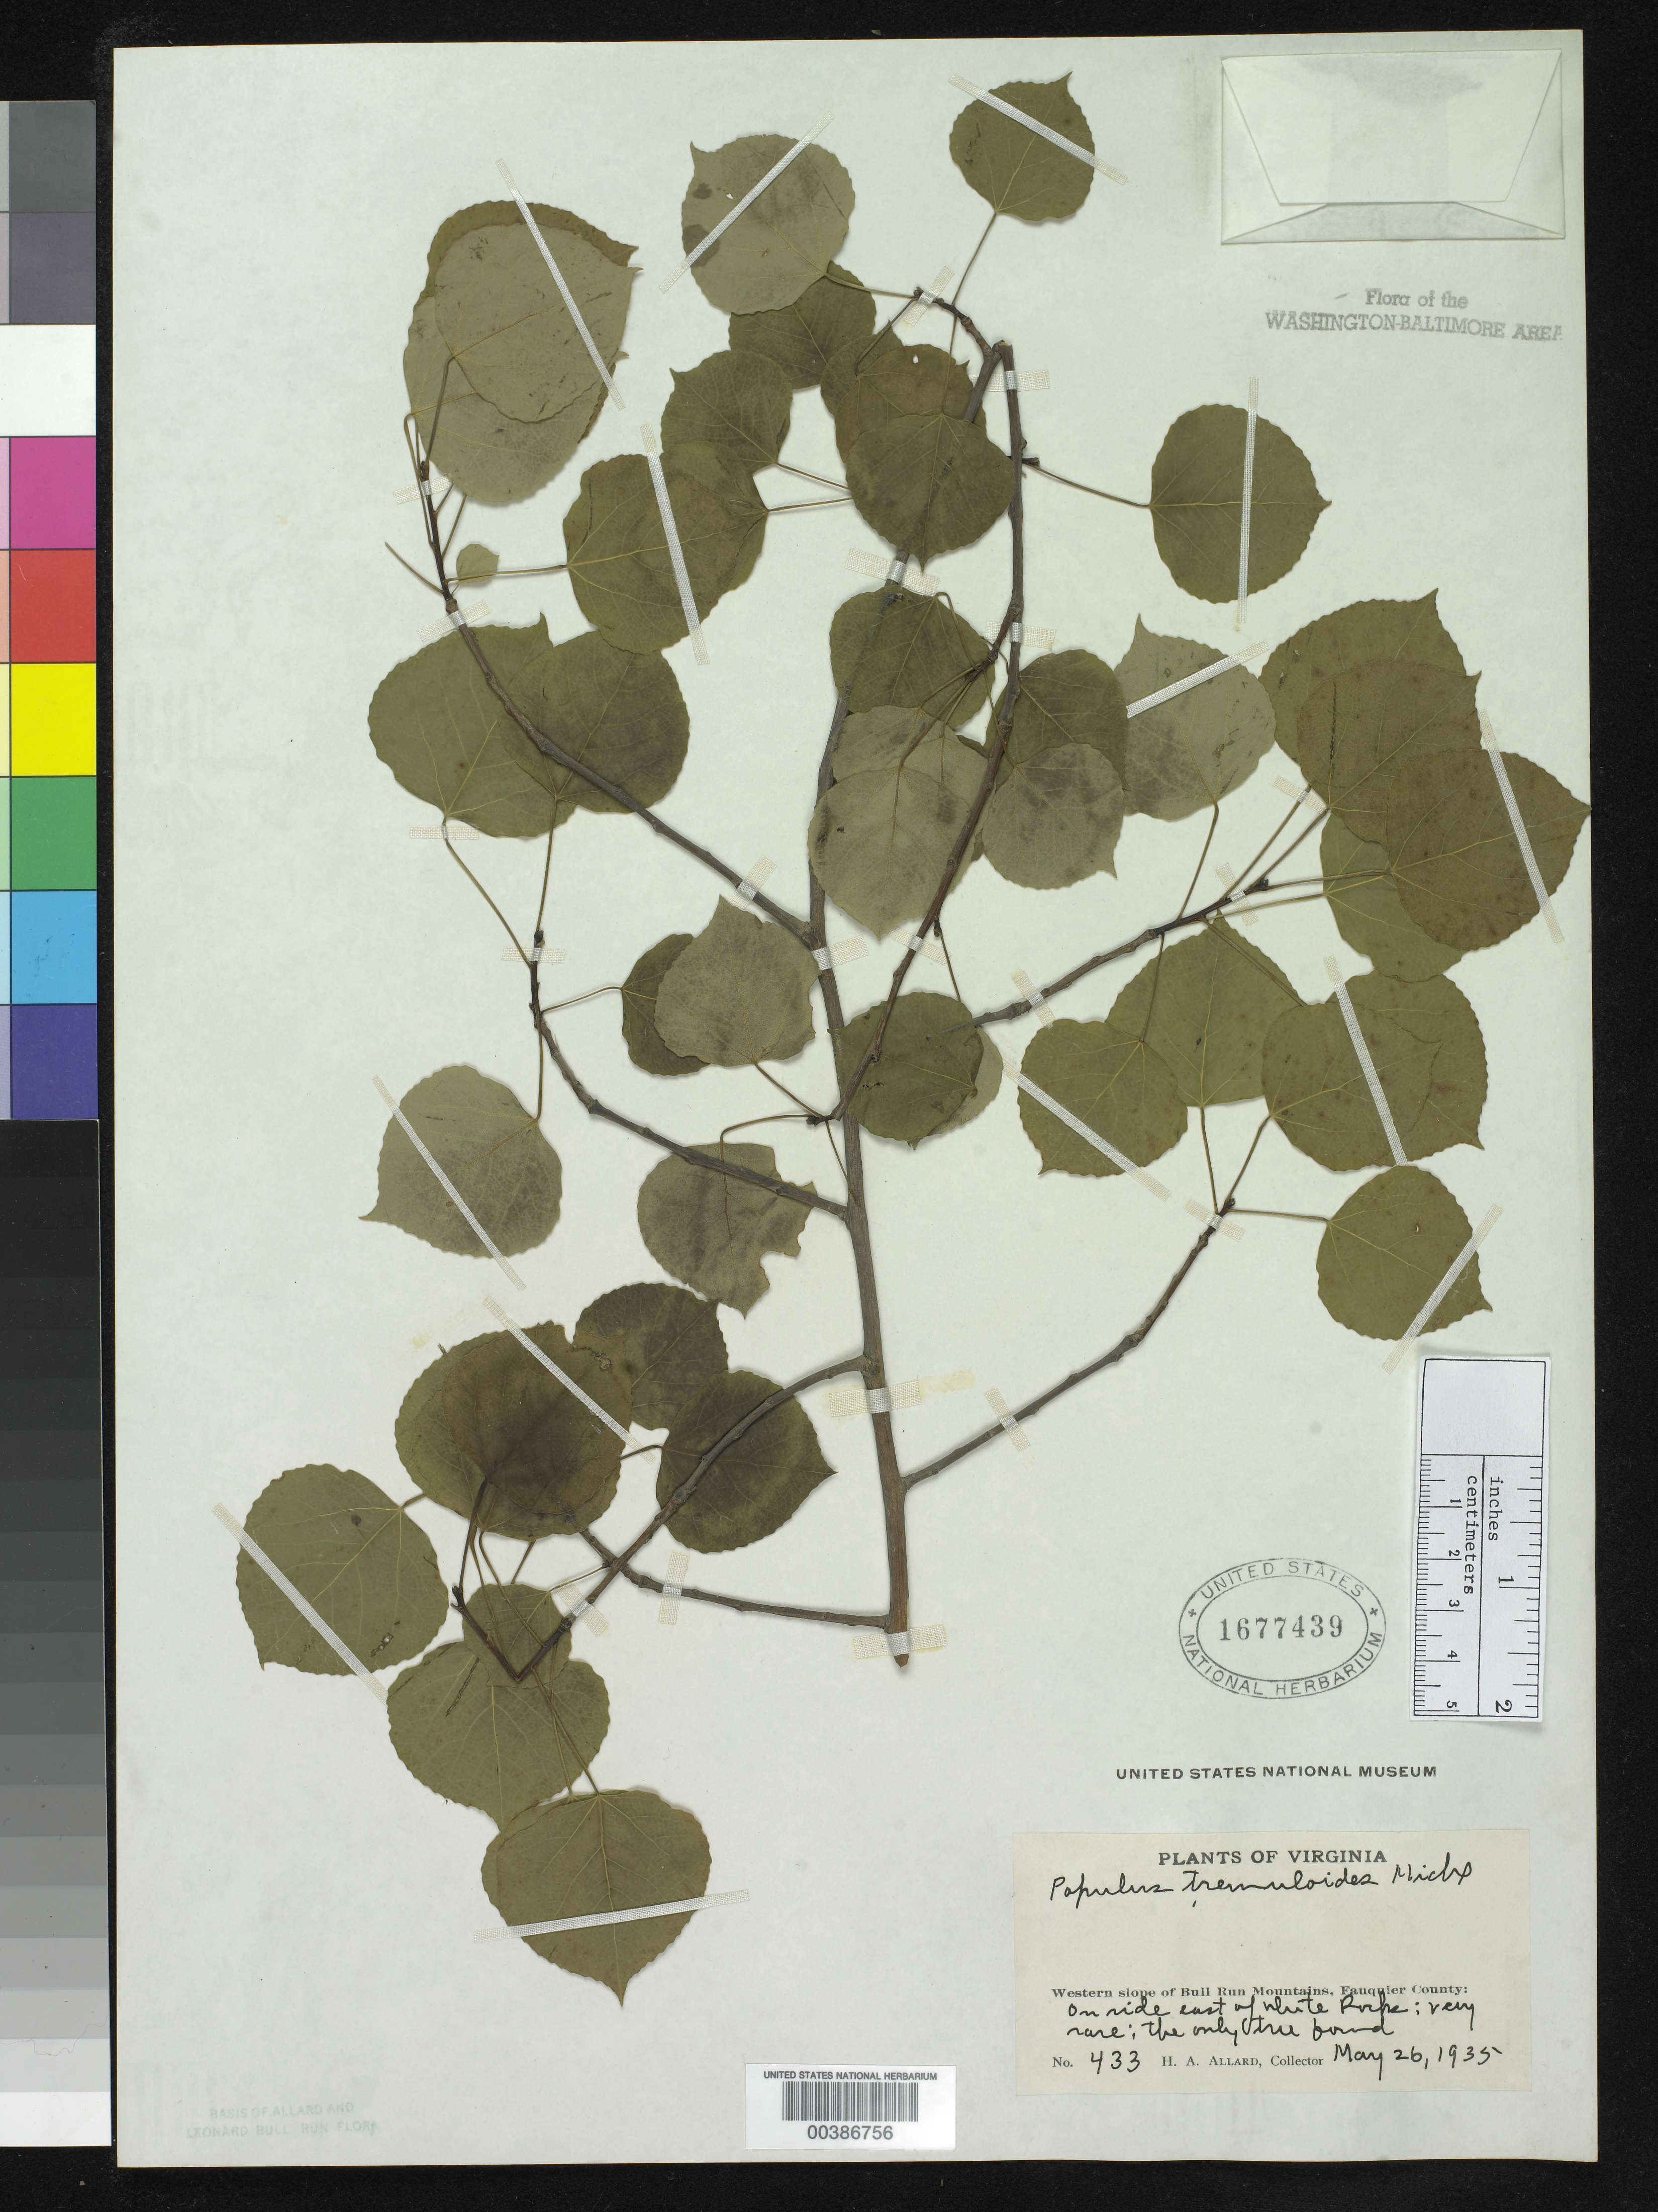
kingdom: Plantae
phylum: Tracheophyta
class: Magnoliopsida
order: Malpighiales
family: Salicaceae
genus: Populus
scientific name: Populus tremuloides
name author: Michx.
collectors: H. A. Allard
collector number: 433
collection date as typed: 26 May 1935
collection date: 1935-05-26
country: United States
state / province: Virginia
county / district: Fauquier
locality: East of White Rock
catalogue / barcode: US 1677439